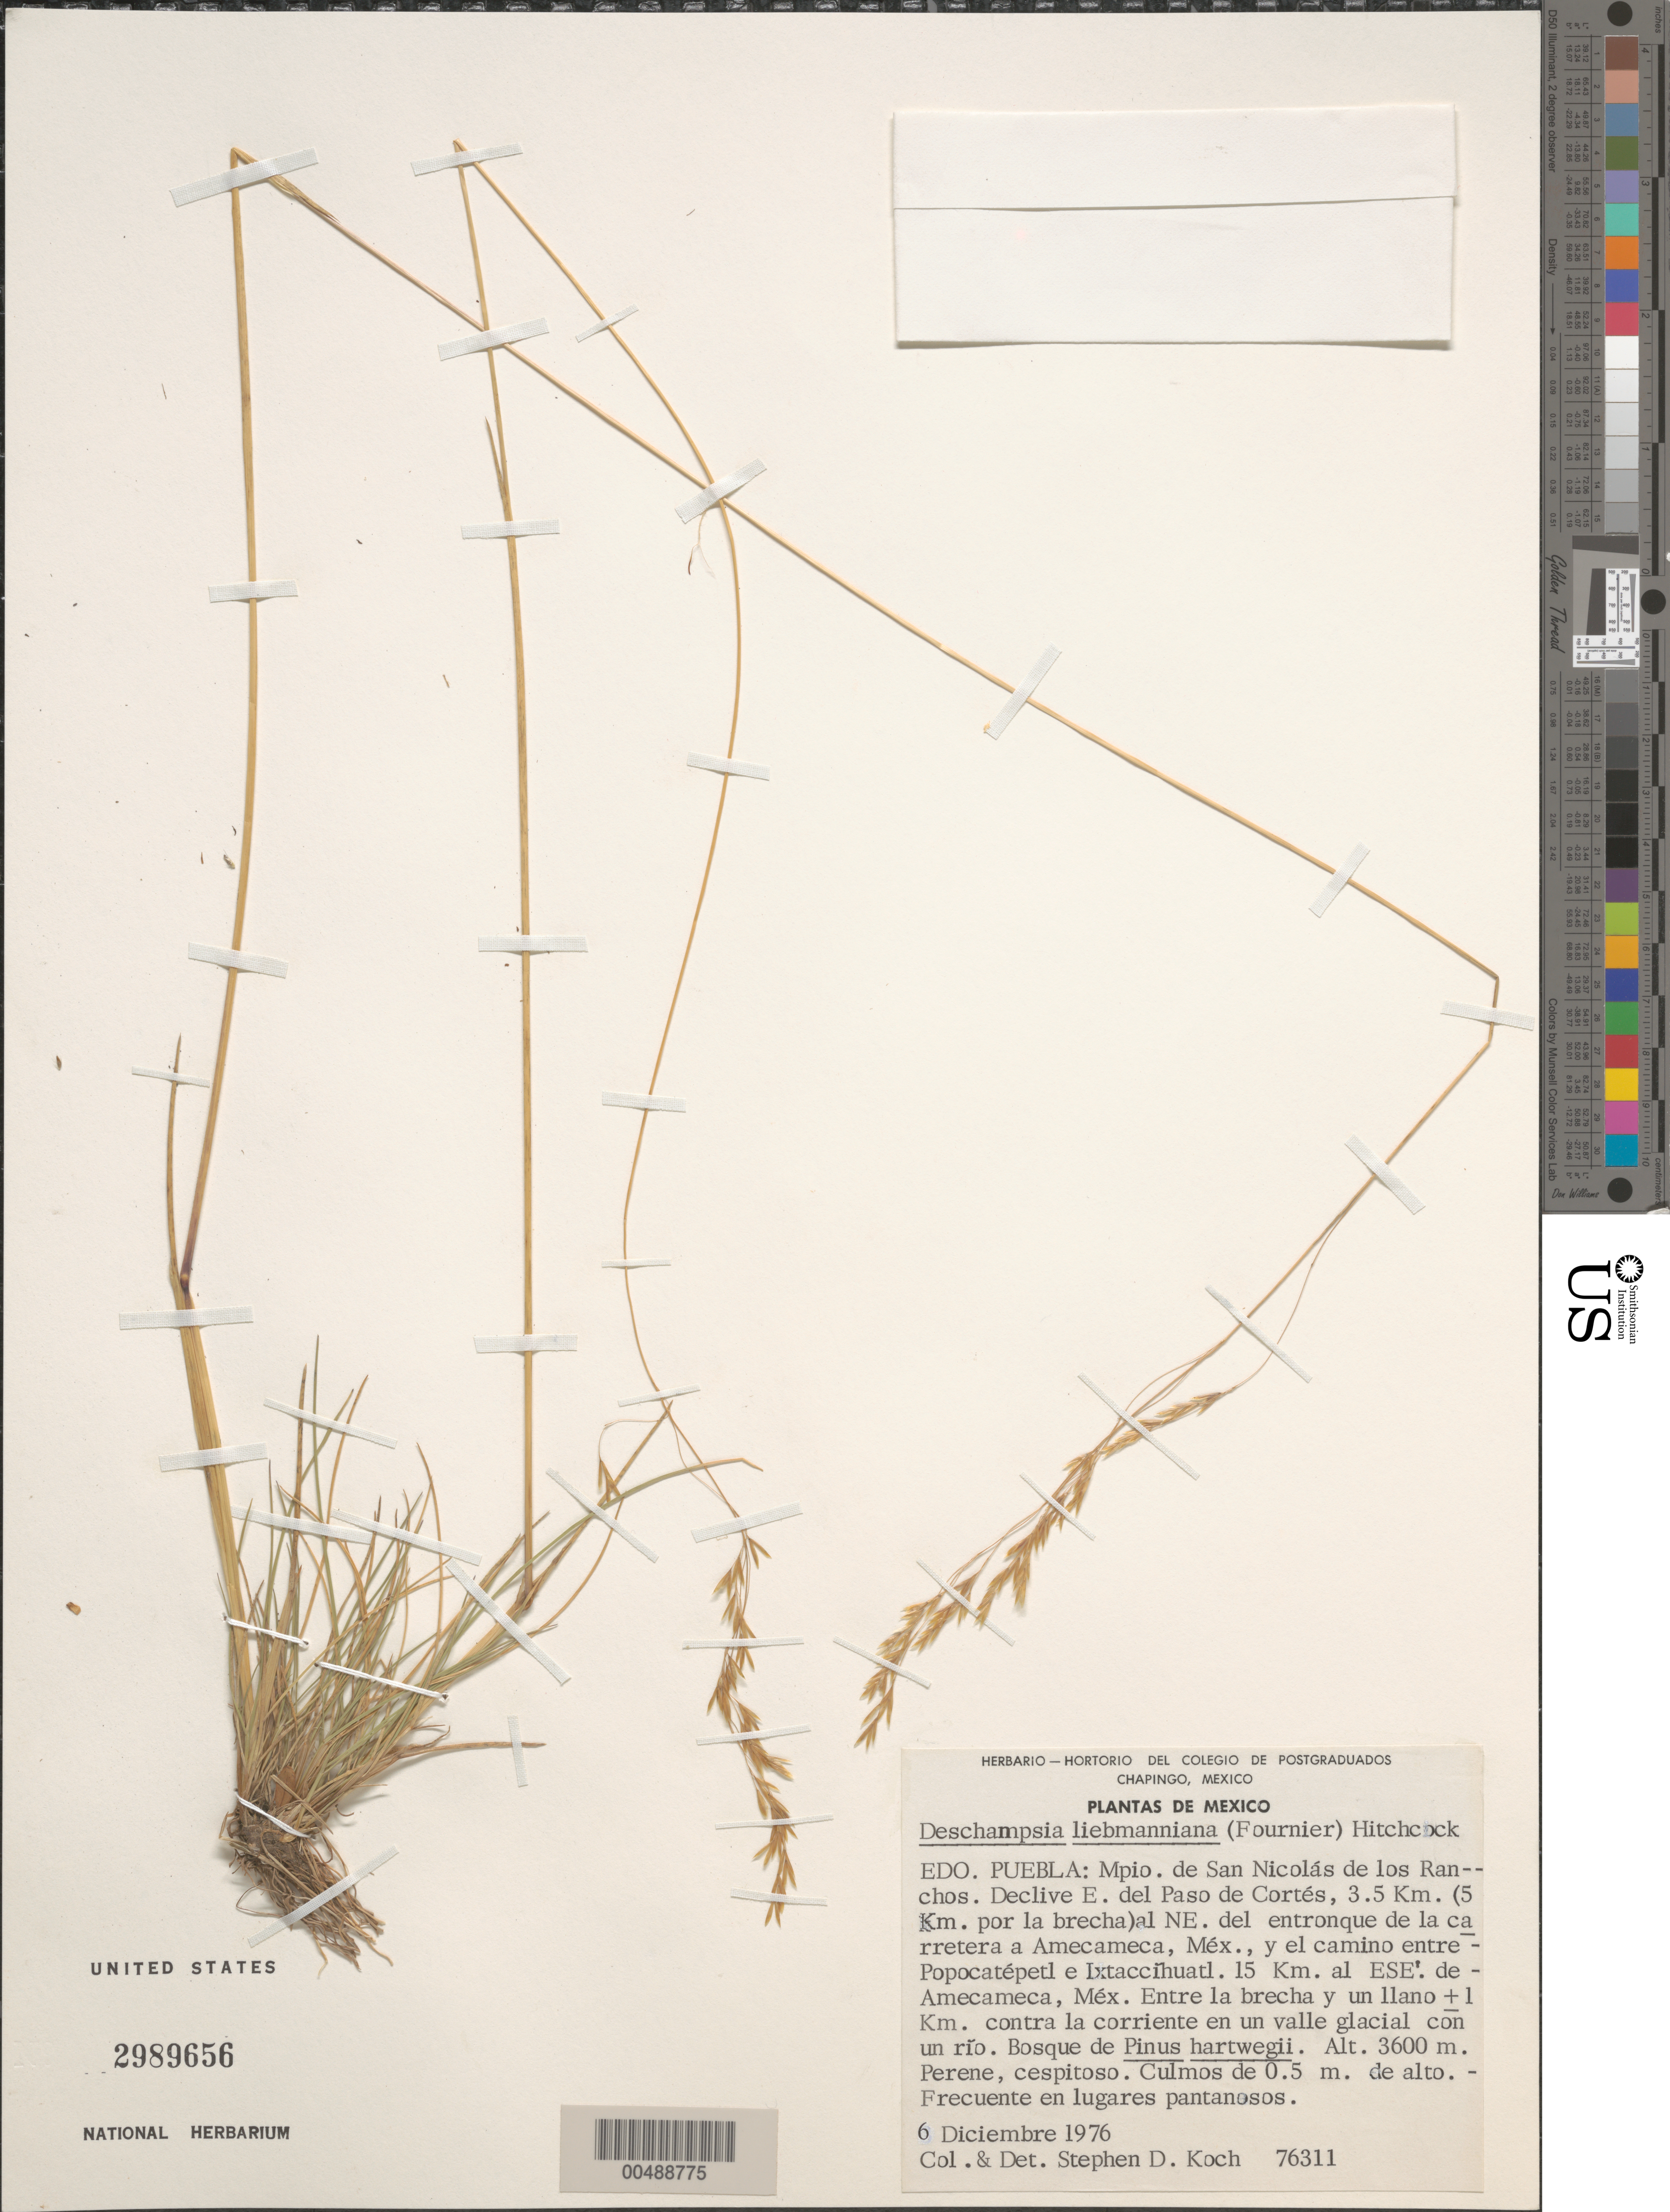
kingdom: Plantae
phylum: Tracheophyta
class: Liliopsida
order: Poales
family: Poaceae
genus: Deschampsia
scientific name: Deschampsia liebmanniana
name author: (E. Fourn.) Hitchc.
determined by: Koch, S. D.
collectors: S. D. Koch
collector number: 76311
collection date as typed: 6 Dec 1976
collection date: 1976-12-06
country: Mexico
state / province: Puebla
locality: San Nicolás de los Ranchos Mun., Declive E del Paso de Cortés, 3.5 km por la brecha NE del entronque de la cattetera a Amecameca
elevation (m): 3600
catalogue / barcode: US 2989656